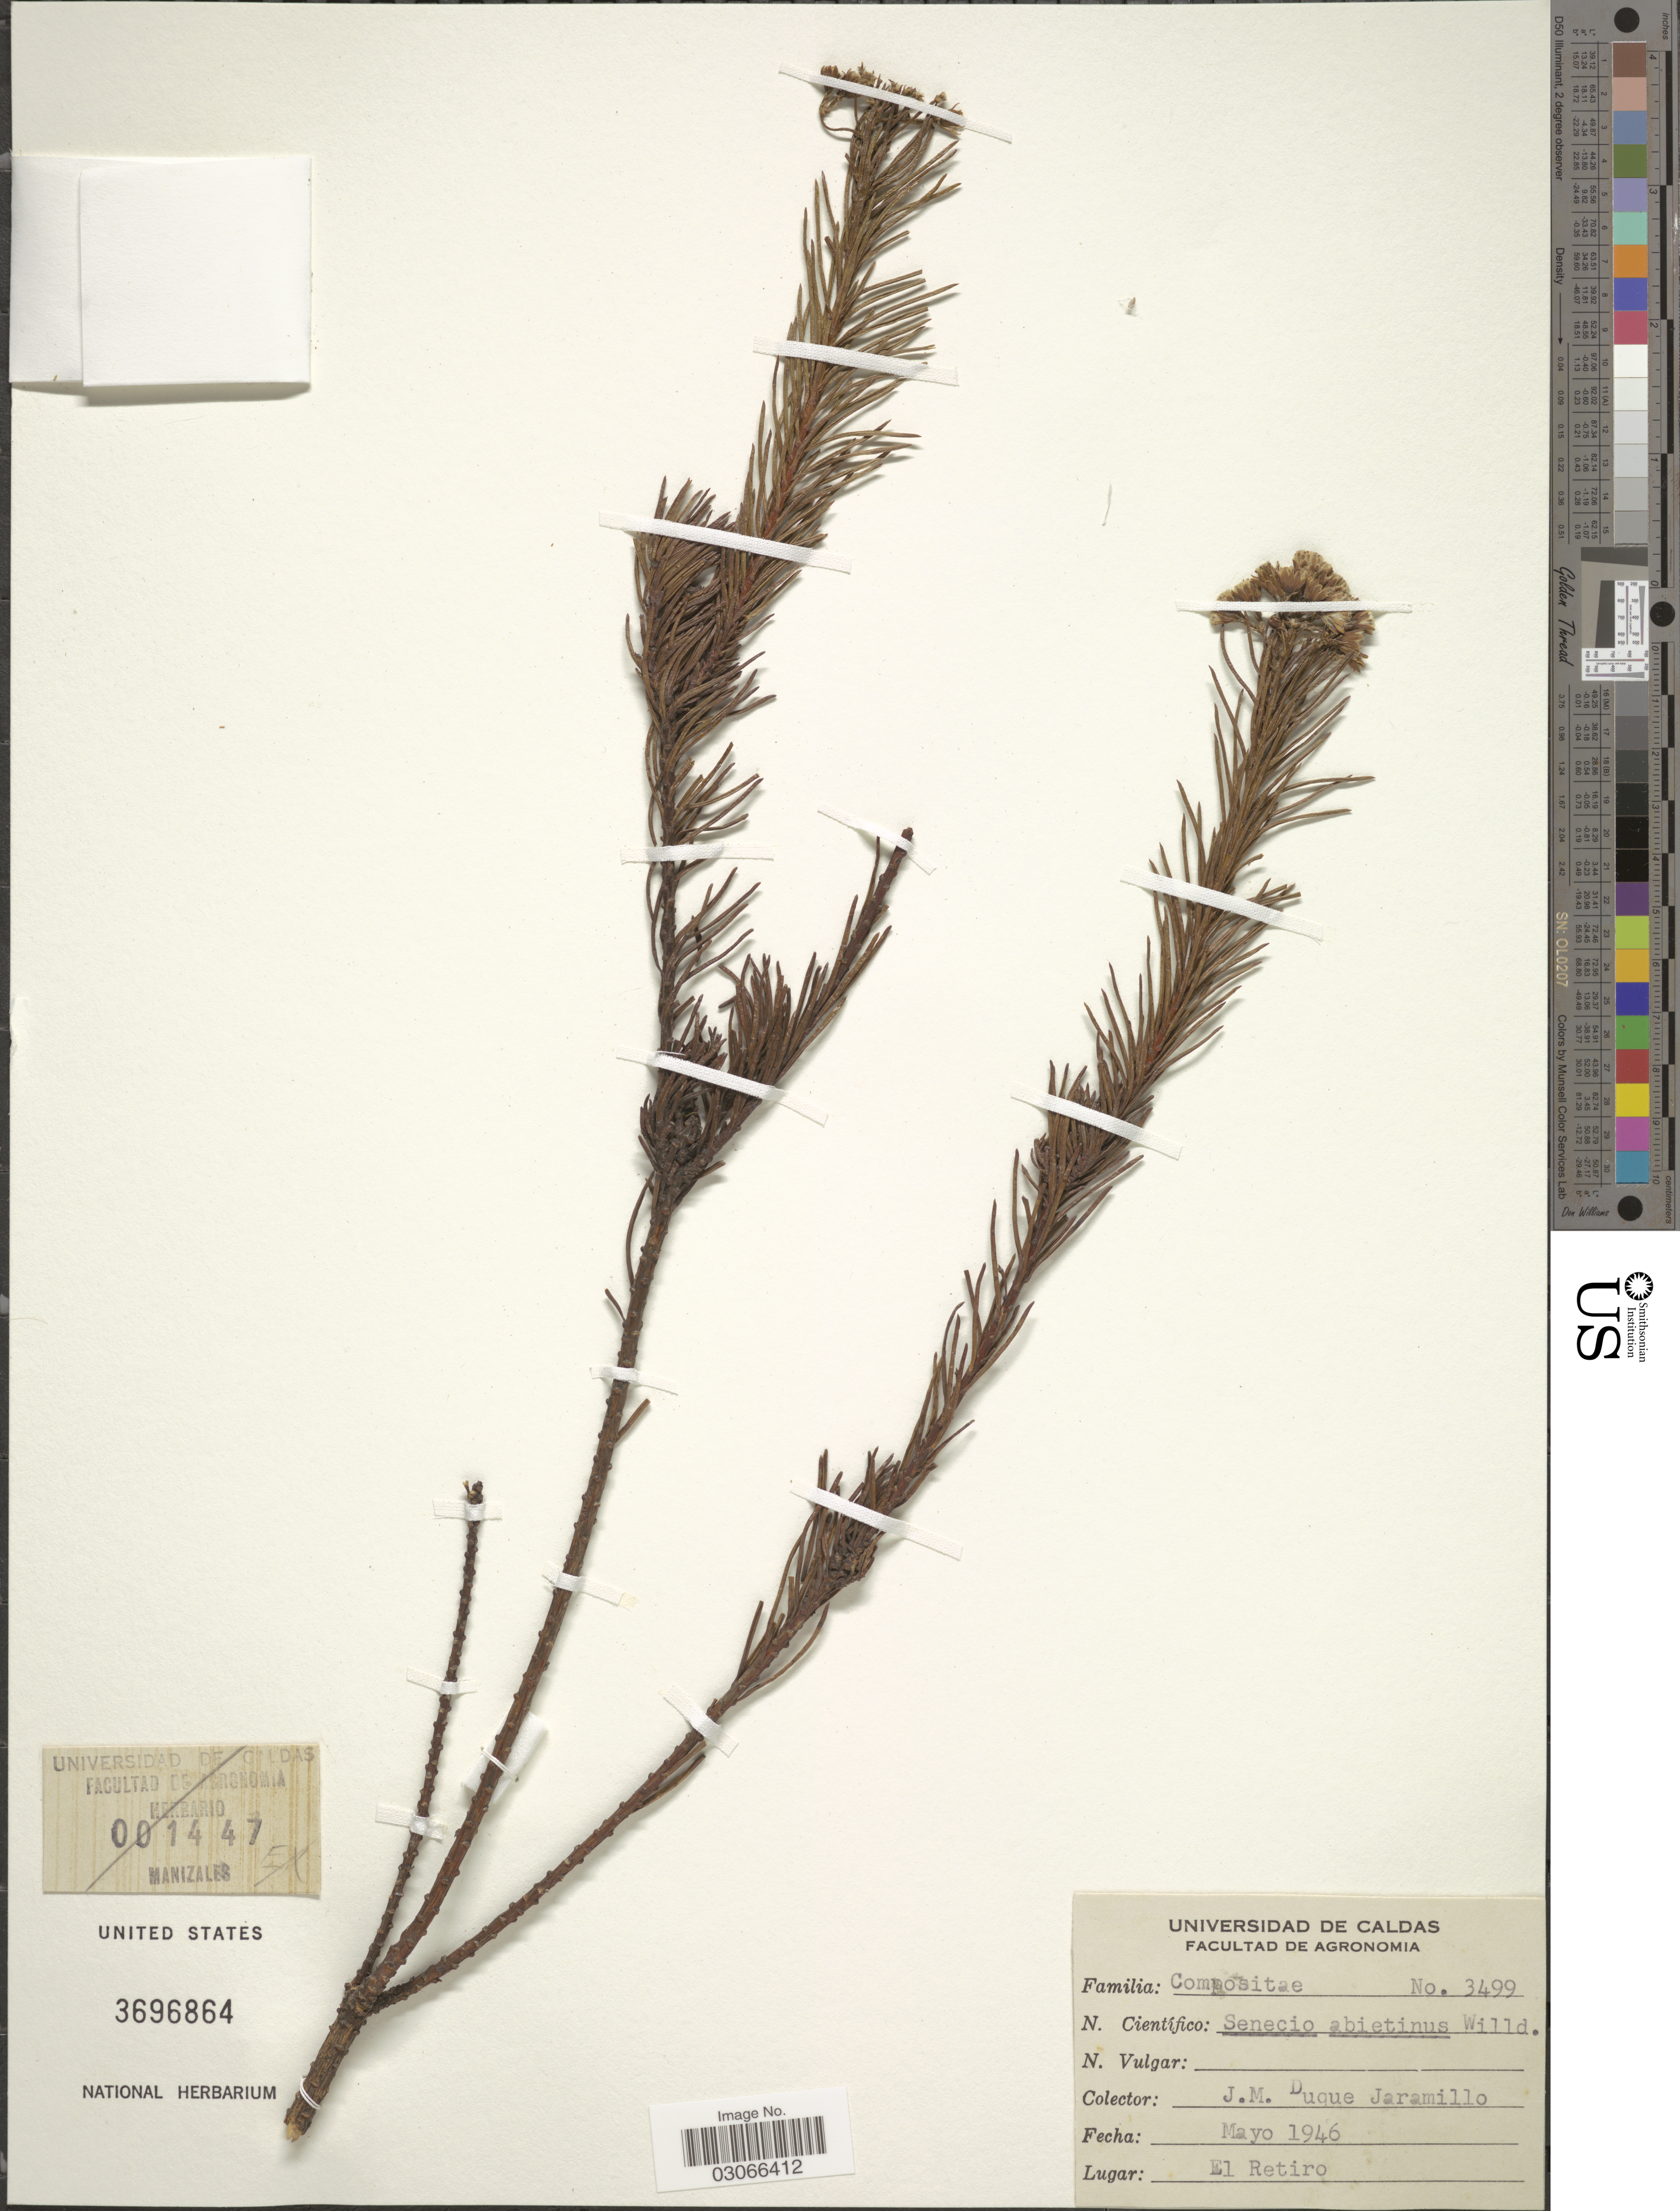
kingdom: Plantae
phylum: Tracheophyta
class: Magnoliopsida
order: Asterales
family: Asteraceae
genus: Pentacalia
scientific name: Pentacalia abietina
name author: (Willd. ex Wedd.) Cuatrec.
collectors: J. M. Duque Jaramillo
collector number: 3499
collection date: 1946-05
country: Colombia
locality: El Retiro.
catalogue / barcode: US 3696864